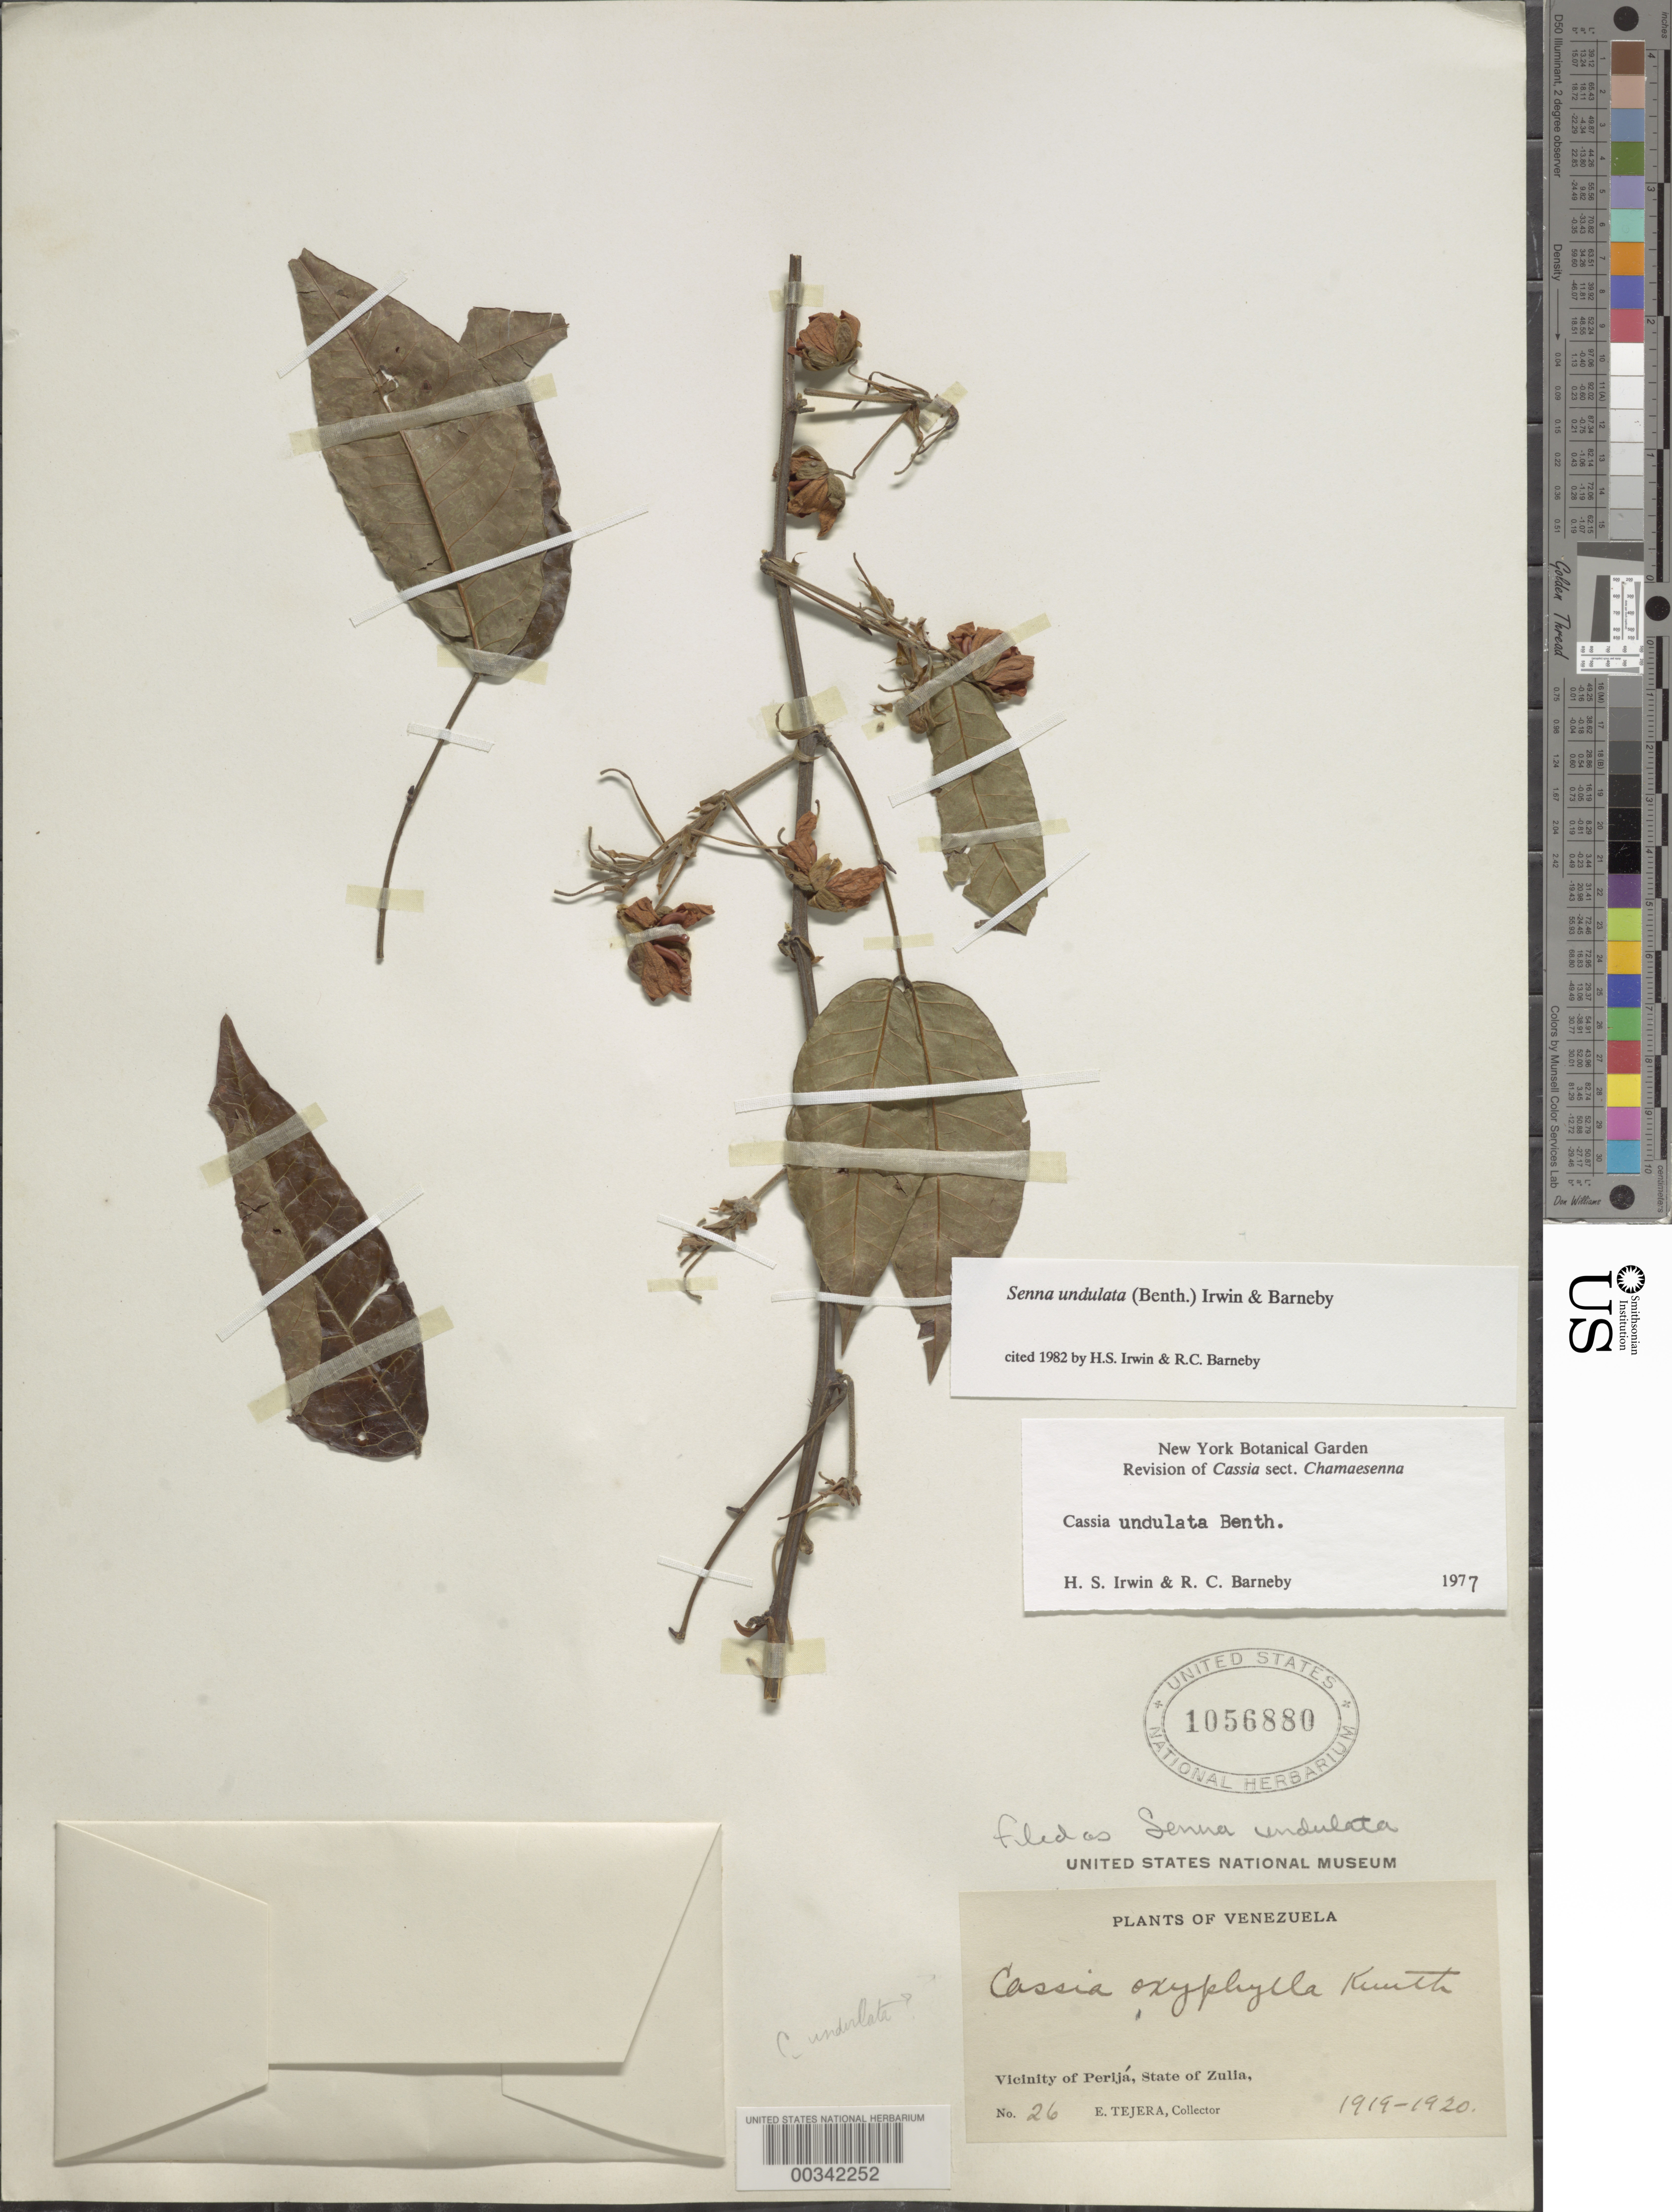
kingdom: Plantae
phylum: Tracheophyta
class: Magnoliopsida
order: Fabales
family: Fabaceae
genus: Senna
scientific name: Senna undulata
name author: (Benth.) H.S. Irwin & Barneby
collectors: E. Tejera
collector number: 26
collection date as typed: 1919 to -- -- 1920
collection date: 1919/1920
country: Venezuela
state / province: Zulia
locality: Vicinity of perija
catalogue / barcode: US 1056880